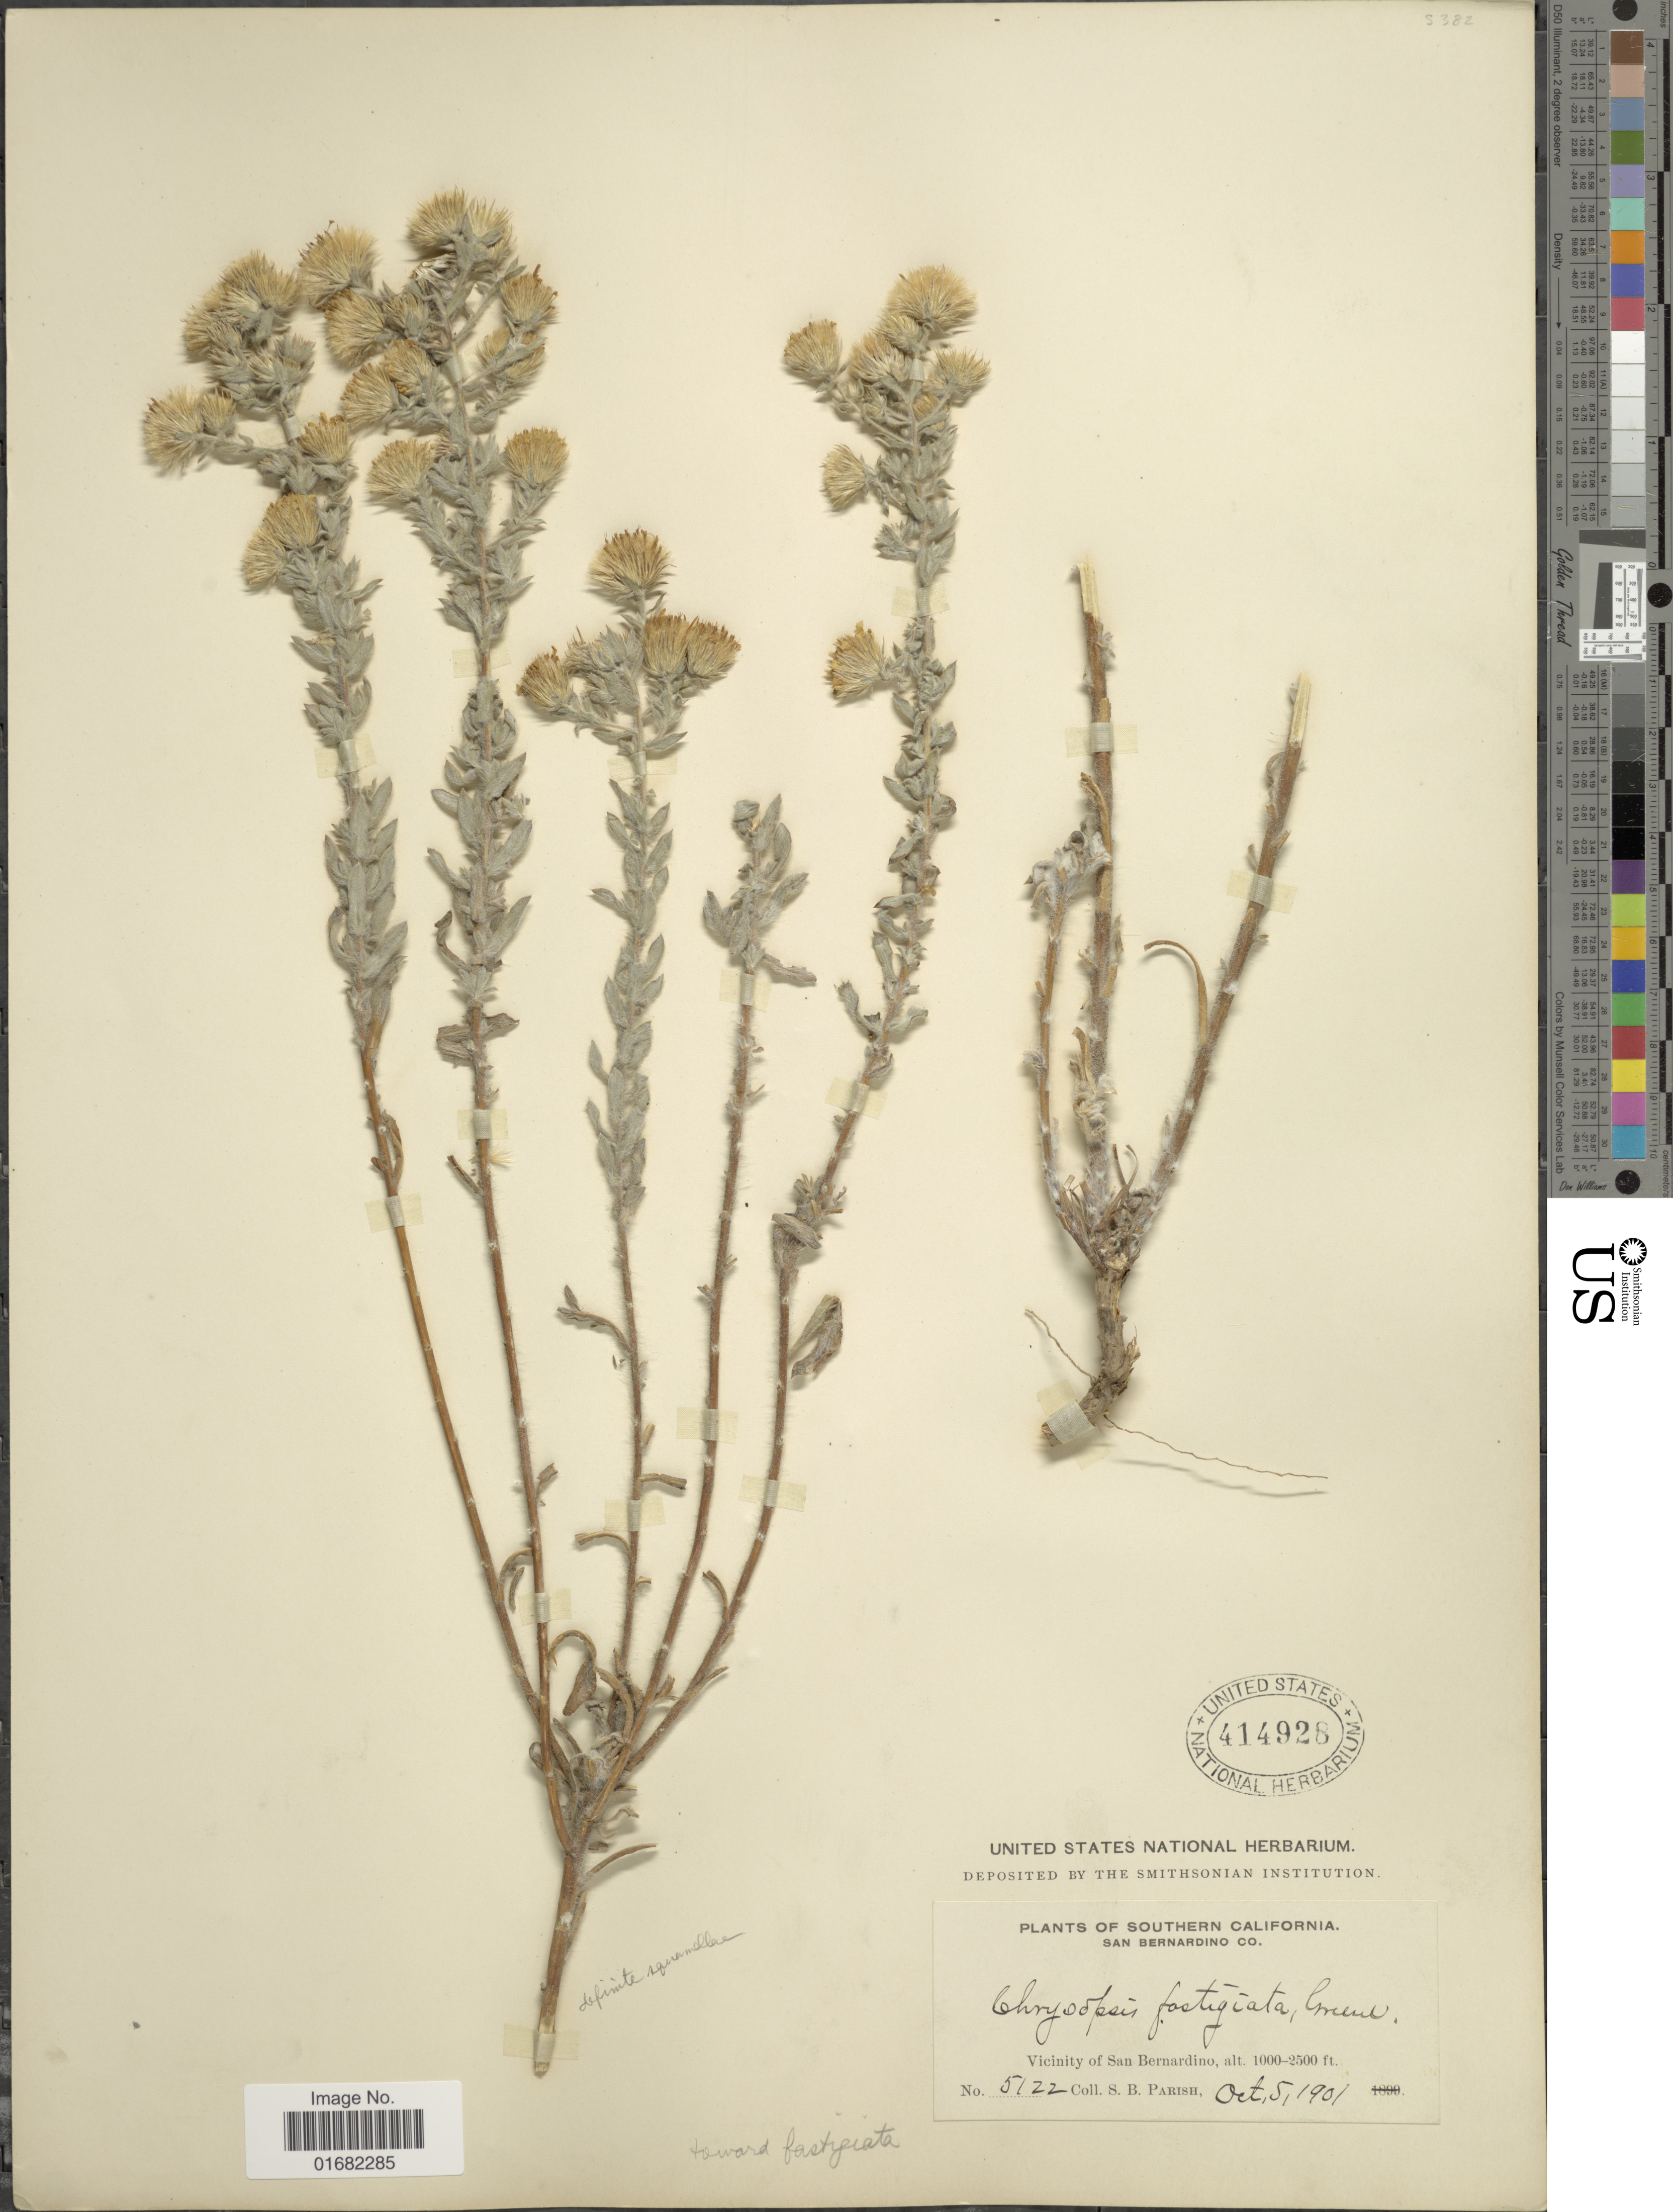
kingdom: Plantae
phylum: Tracheophyta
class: Magnoliopsida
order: Asterales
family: Asteraceae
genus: Heterotheca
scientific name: Heterotheca fastigiata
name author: (Greene) V.L. Harms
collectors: S. B. Parish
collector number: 5122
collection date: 1901-10-05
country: United States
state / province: California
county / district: San Bernardino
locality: Southern California. San Bernardino County. Vicinity of San Bernardino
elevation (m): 305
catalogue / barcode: US 414928